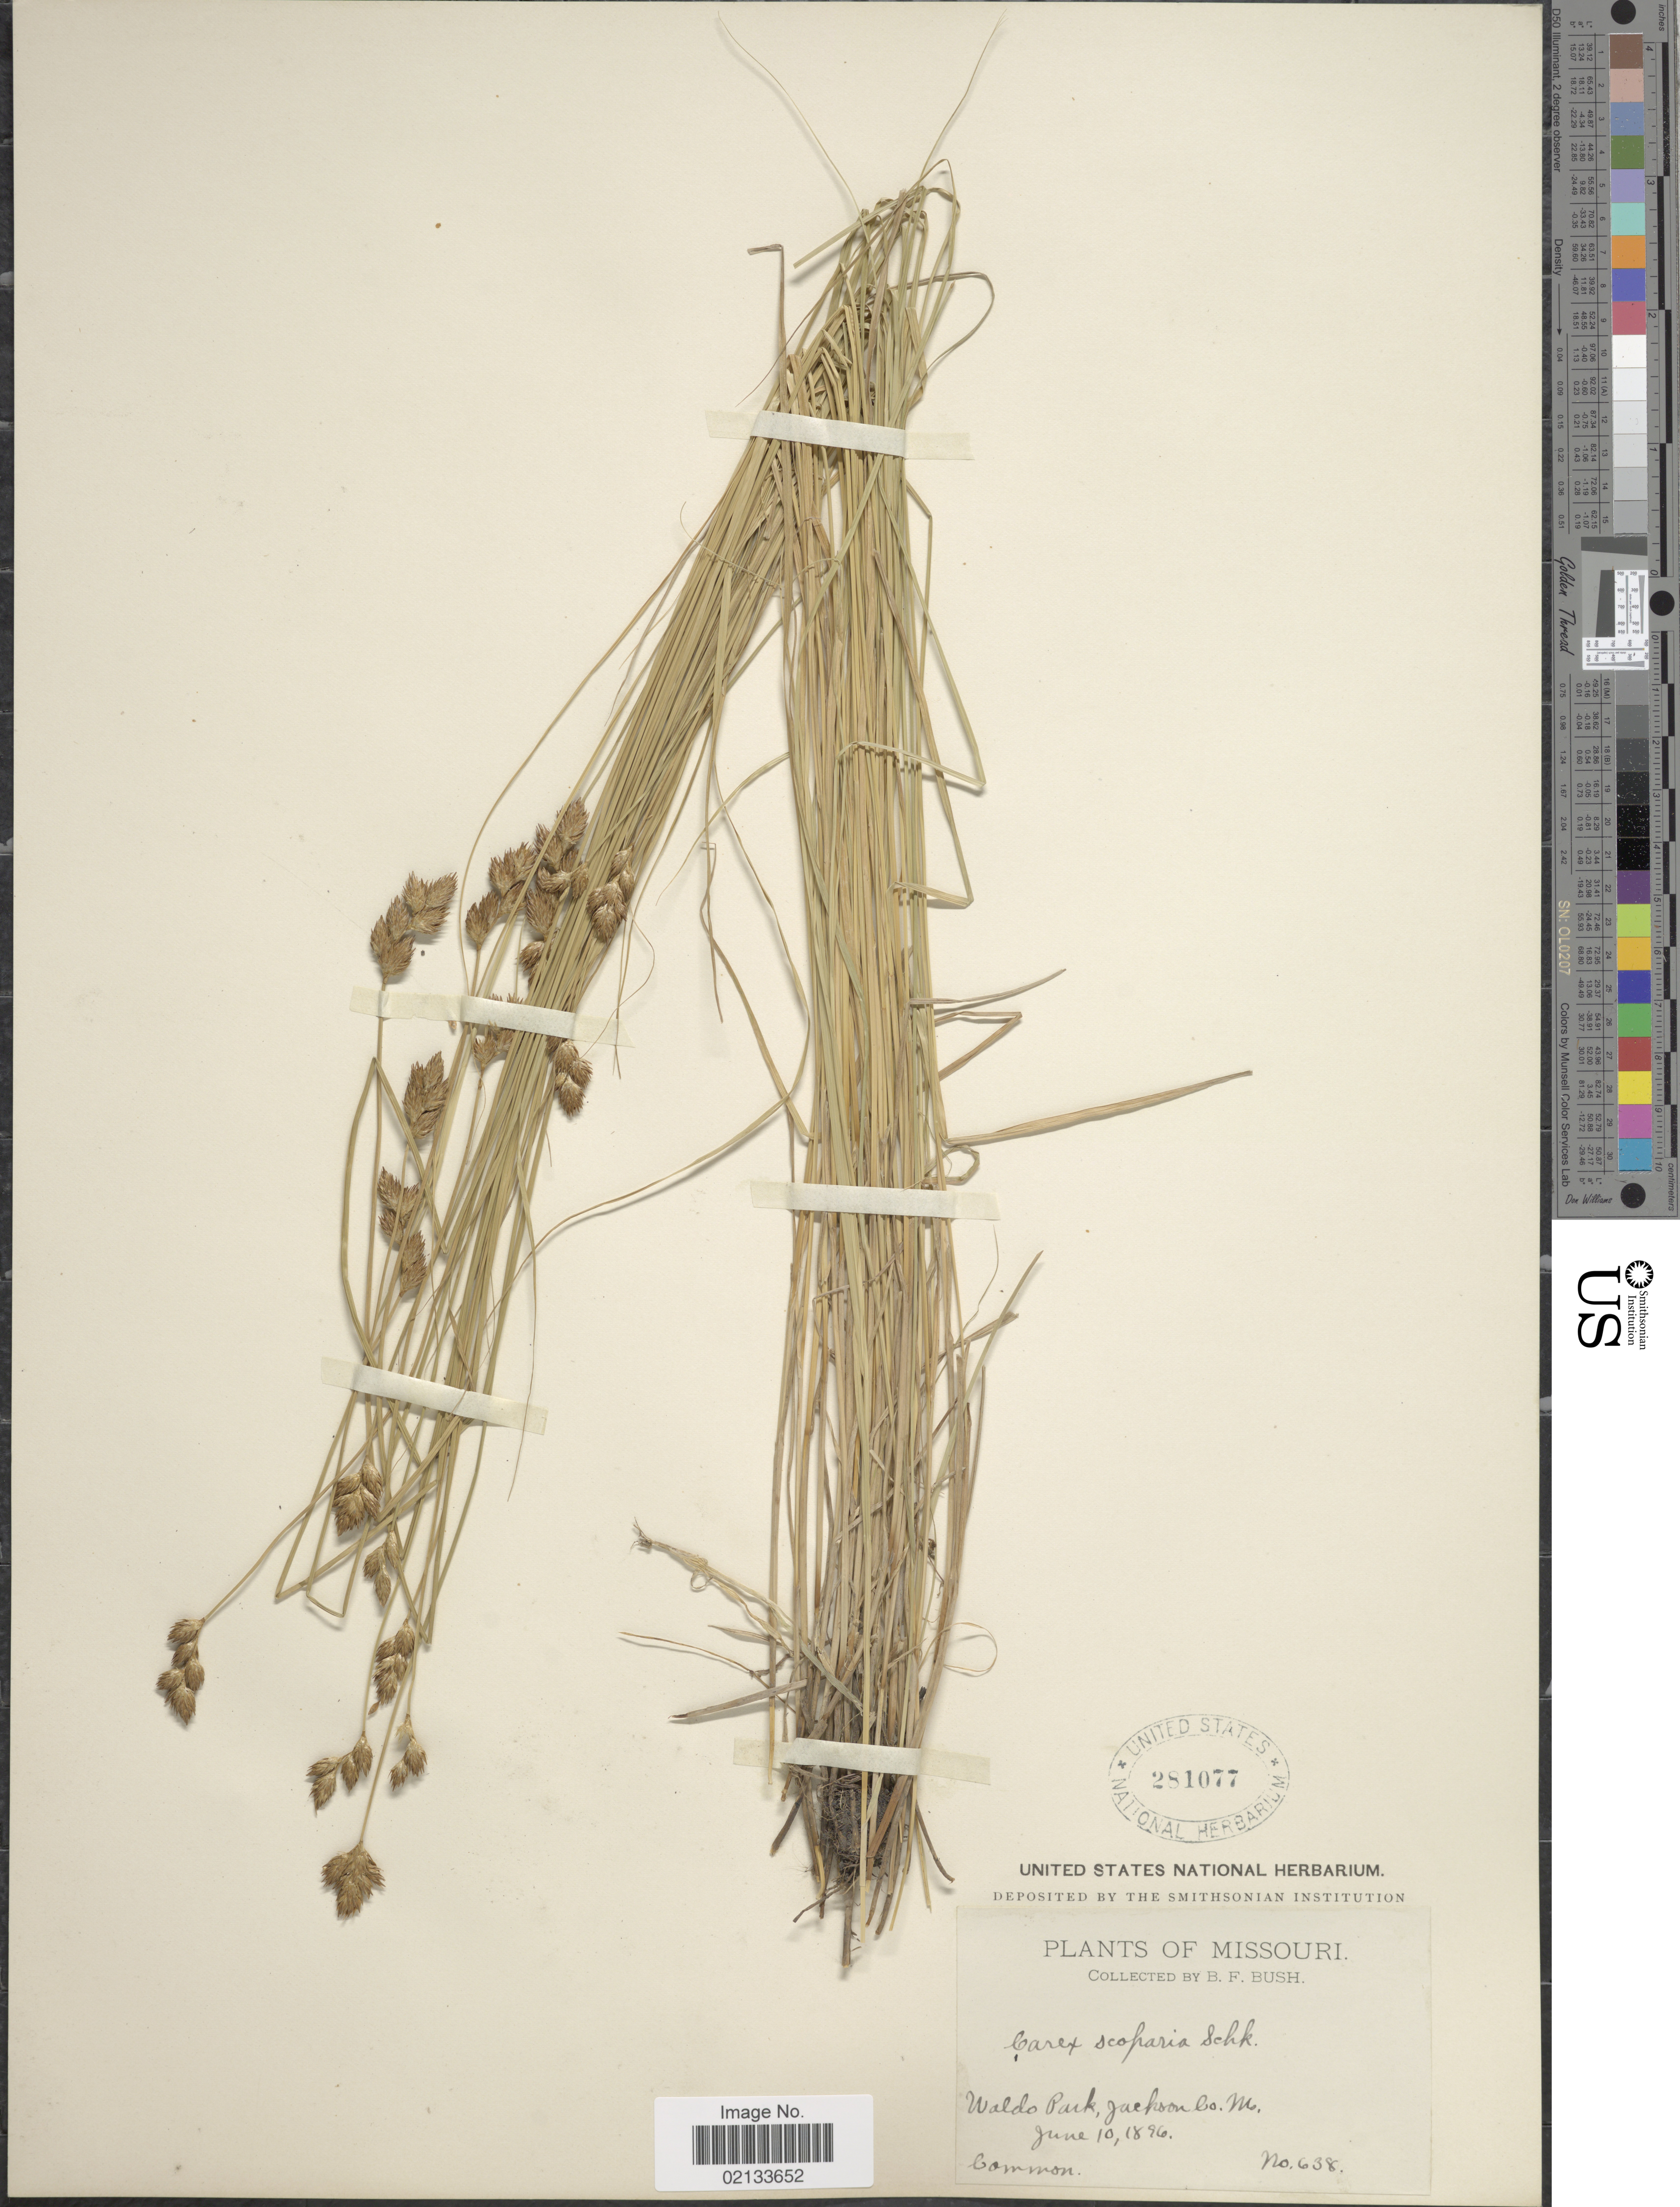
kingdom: Plantae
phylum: Tracheophyta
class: Liliopsida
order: Poales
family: Cyperaceae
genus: Carex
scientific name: Carex scoparia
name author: Schkuhr ex Willd.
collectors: B. F. Bush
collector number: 638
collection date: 1896-06-10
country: United States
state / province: Missouri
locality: Waldo Park, Jackson Co. Common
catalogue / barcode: US 281077